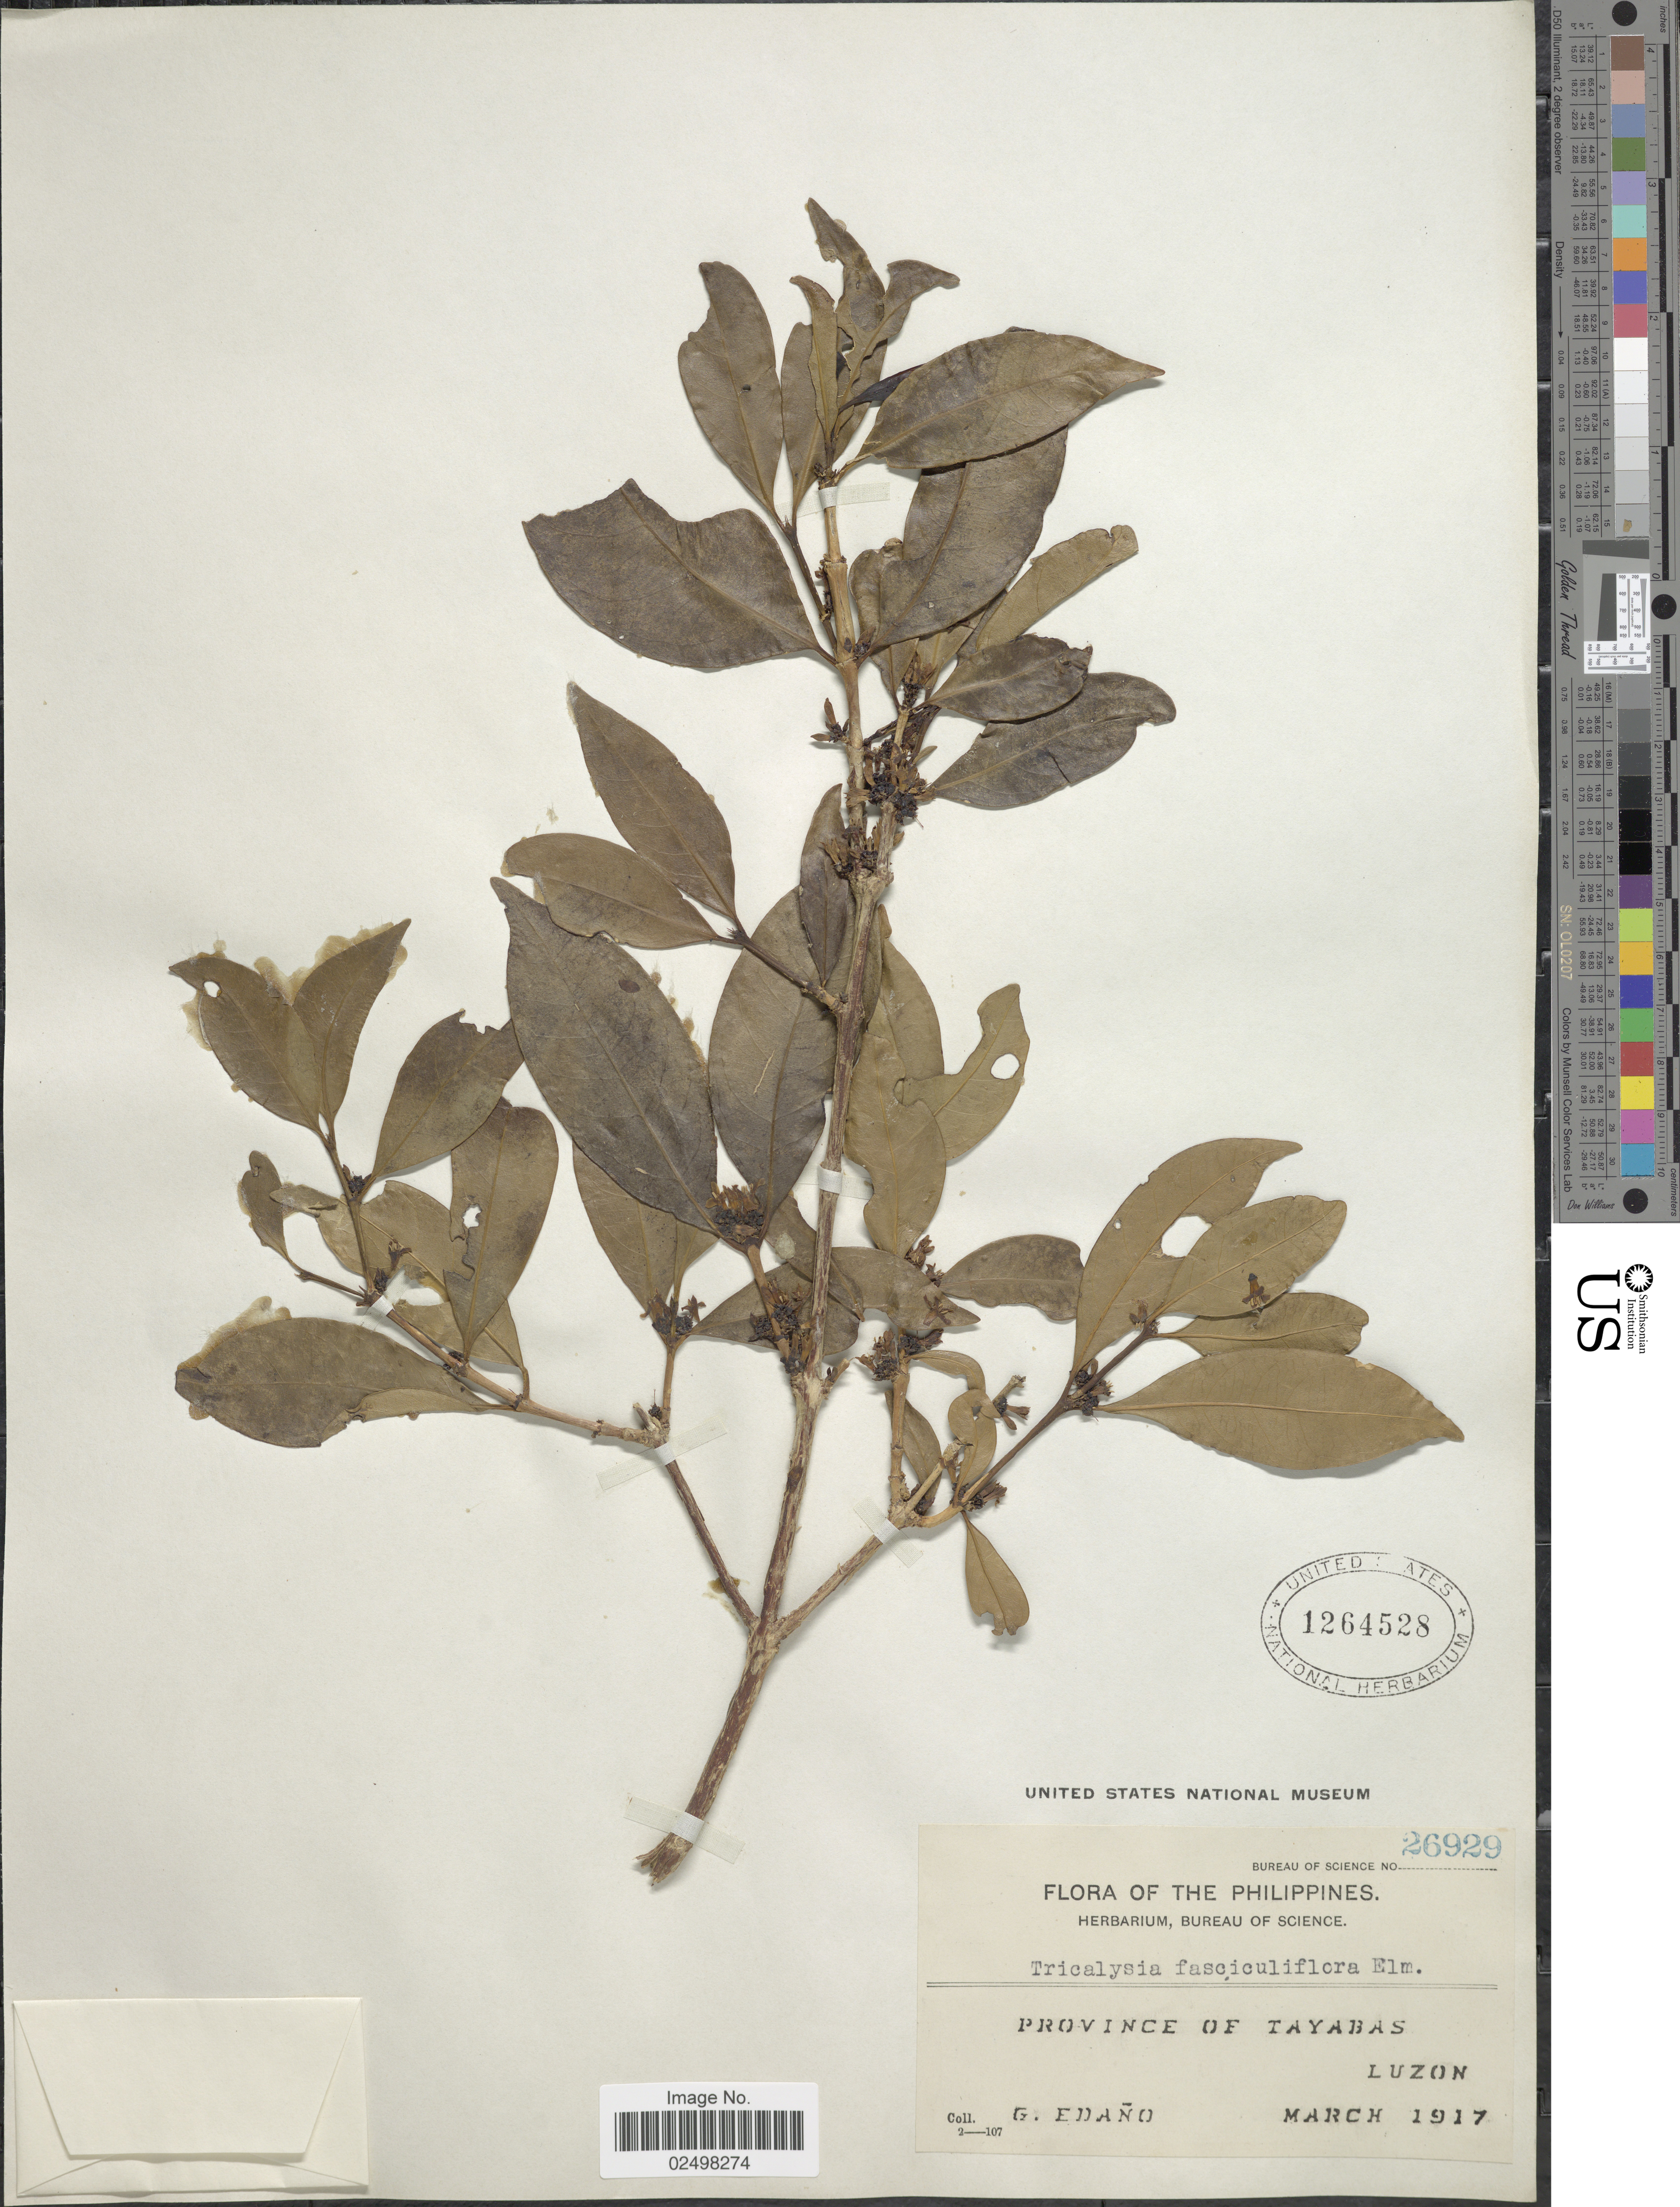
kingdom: Plantae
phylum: Tracheophyta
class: Magnoliopsida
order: Gentianales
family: Rubiaceae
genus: Tricalysia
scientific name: Tricalysia fasciculiflora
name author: (Elmer) Merr.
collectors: G. Edaño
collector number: Bureau of Science 26929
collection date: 1917-03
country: Philippines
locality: Province of Tayabas, Luzon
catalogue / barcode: US 1264528